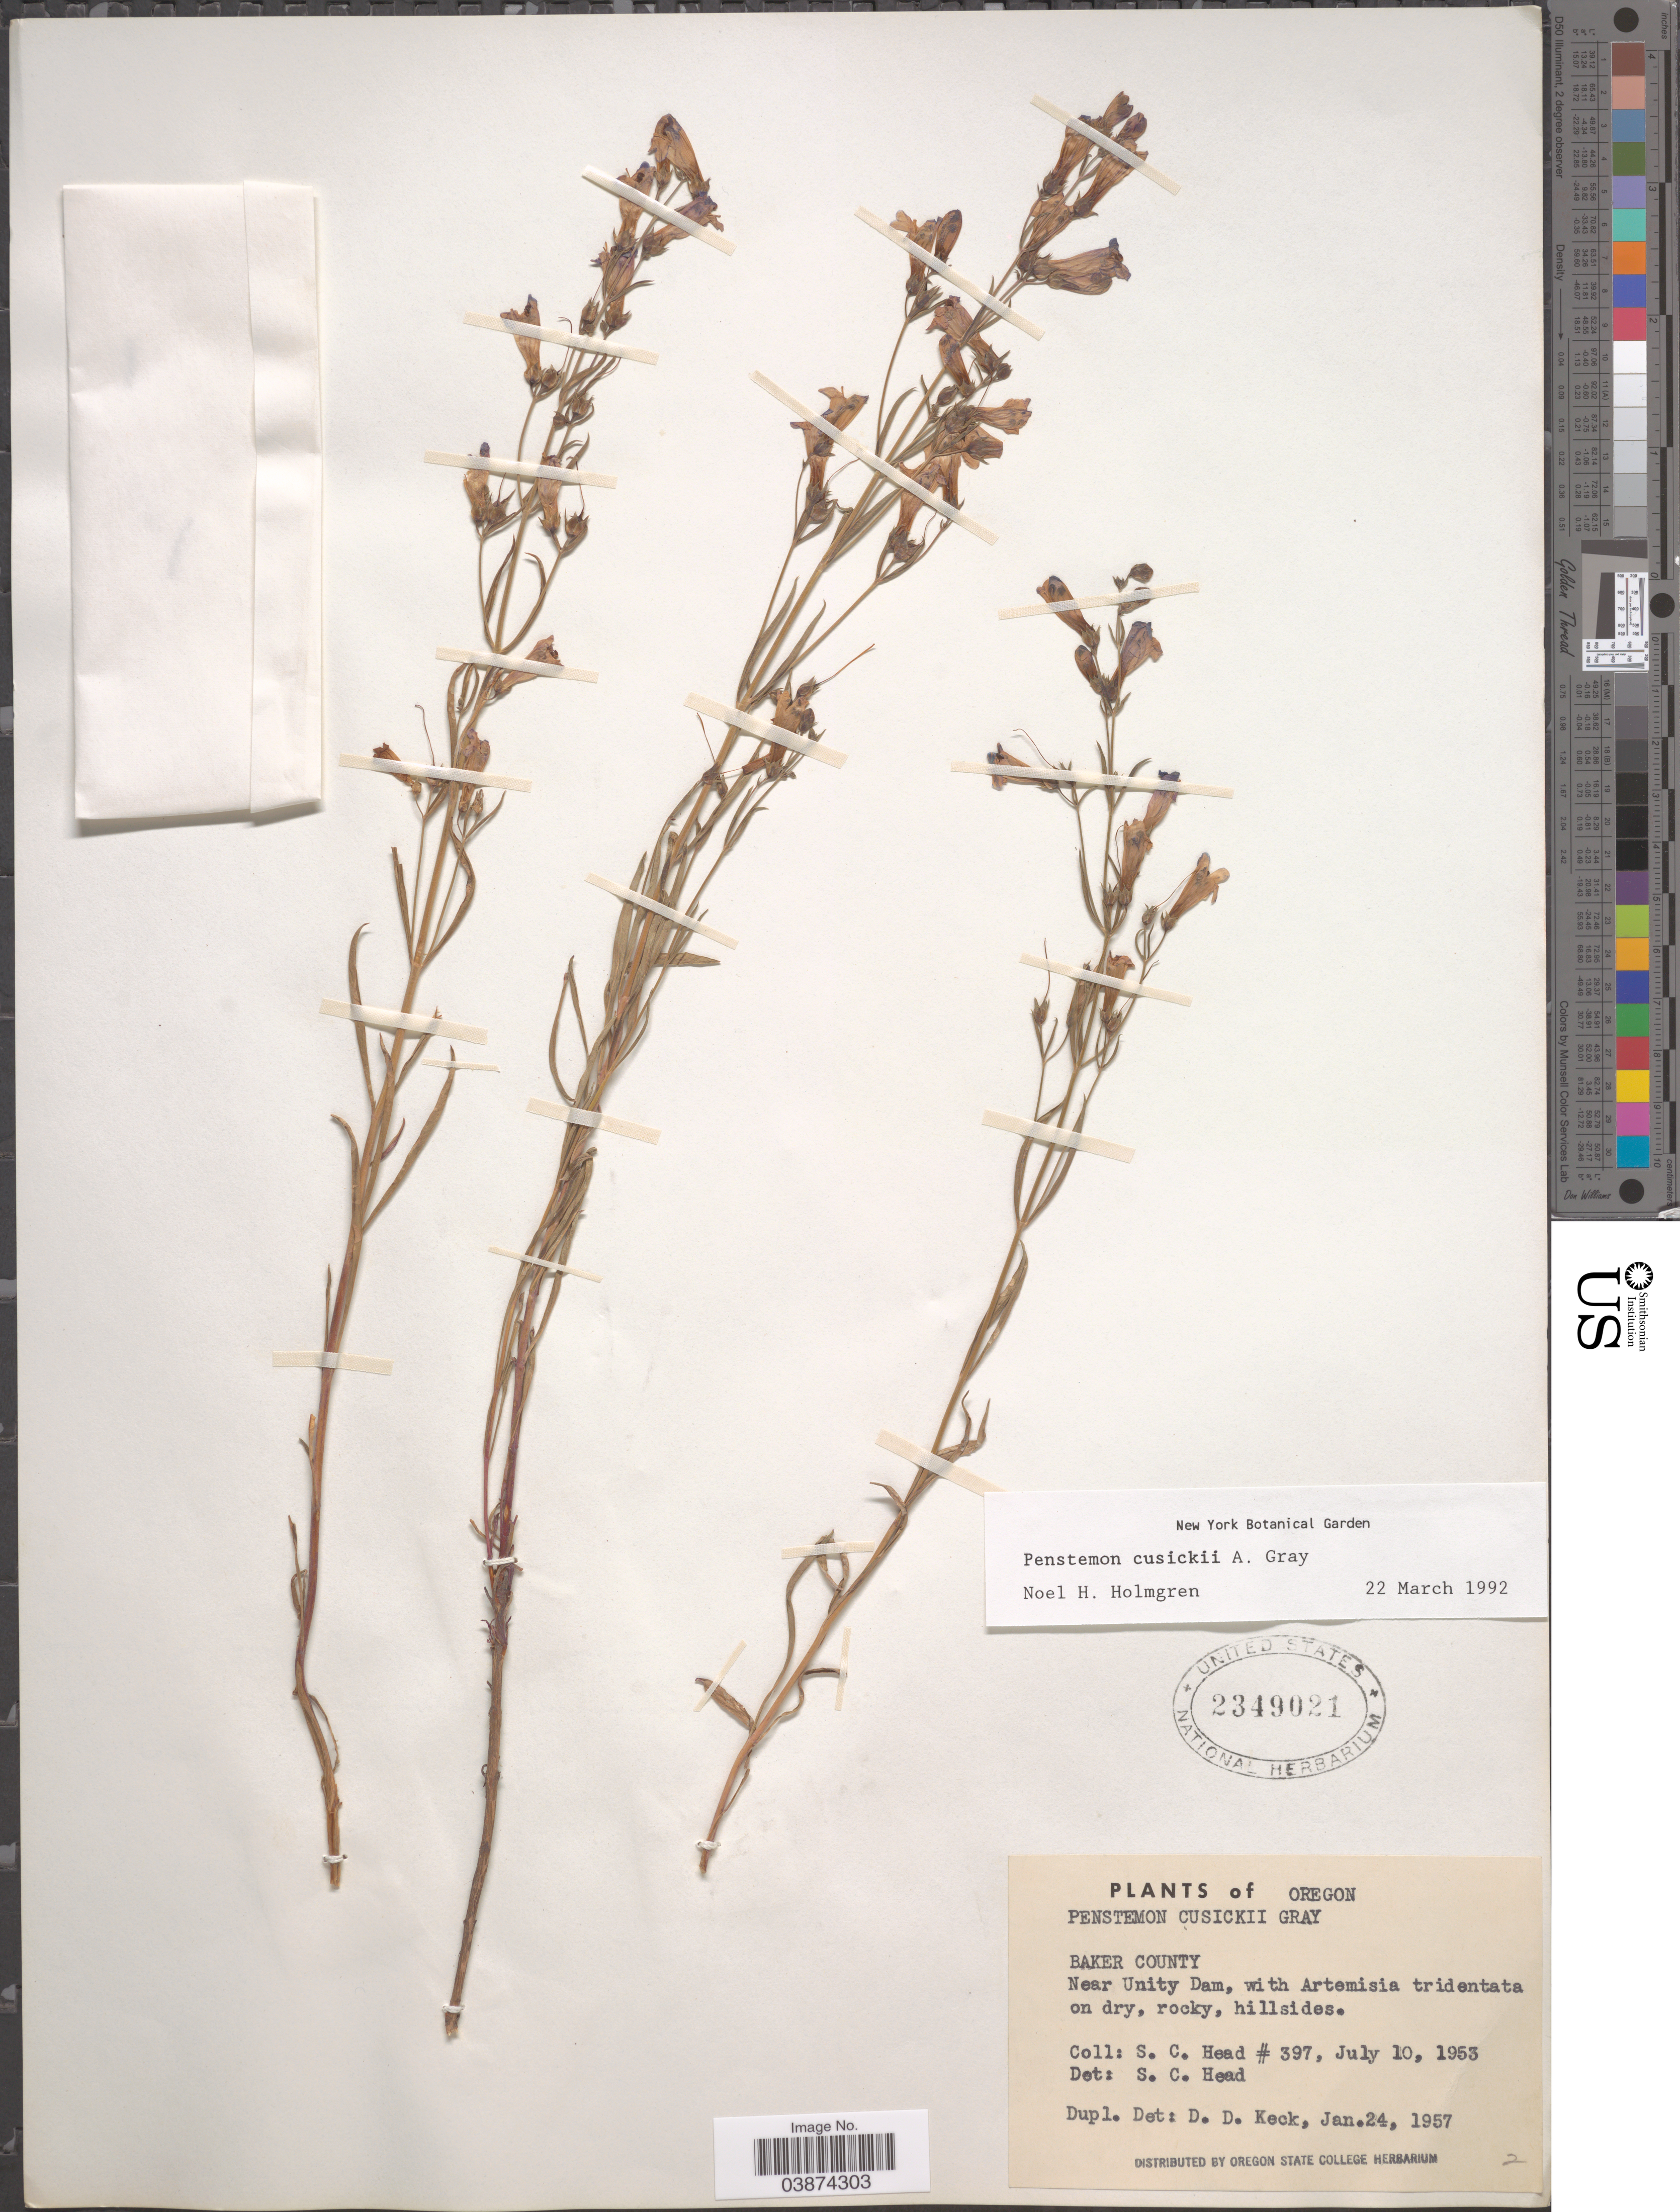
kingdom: Plantae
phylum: Tracheophyta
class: Magnoliopsida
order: Lamiales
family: Plantaginaceae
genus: Penstemon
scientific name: Penstemon cusickii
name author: A. Gray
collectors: S. Head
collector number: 397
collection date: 1953-07-10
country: United States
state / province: Oregon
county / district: Baker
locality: Near Unity Dam.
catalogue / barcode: US 2349021